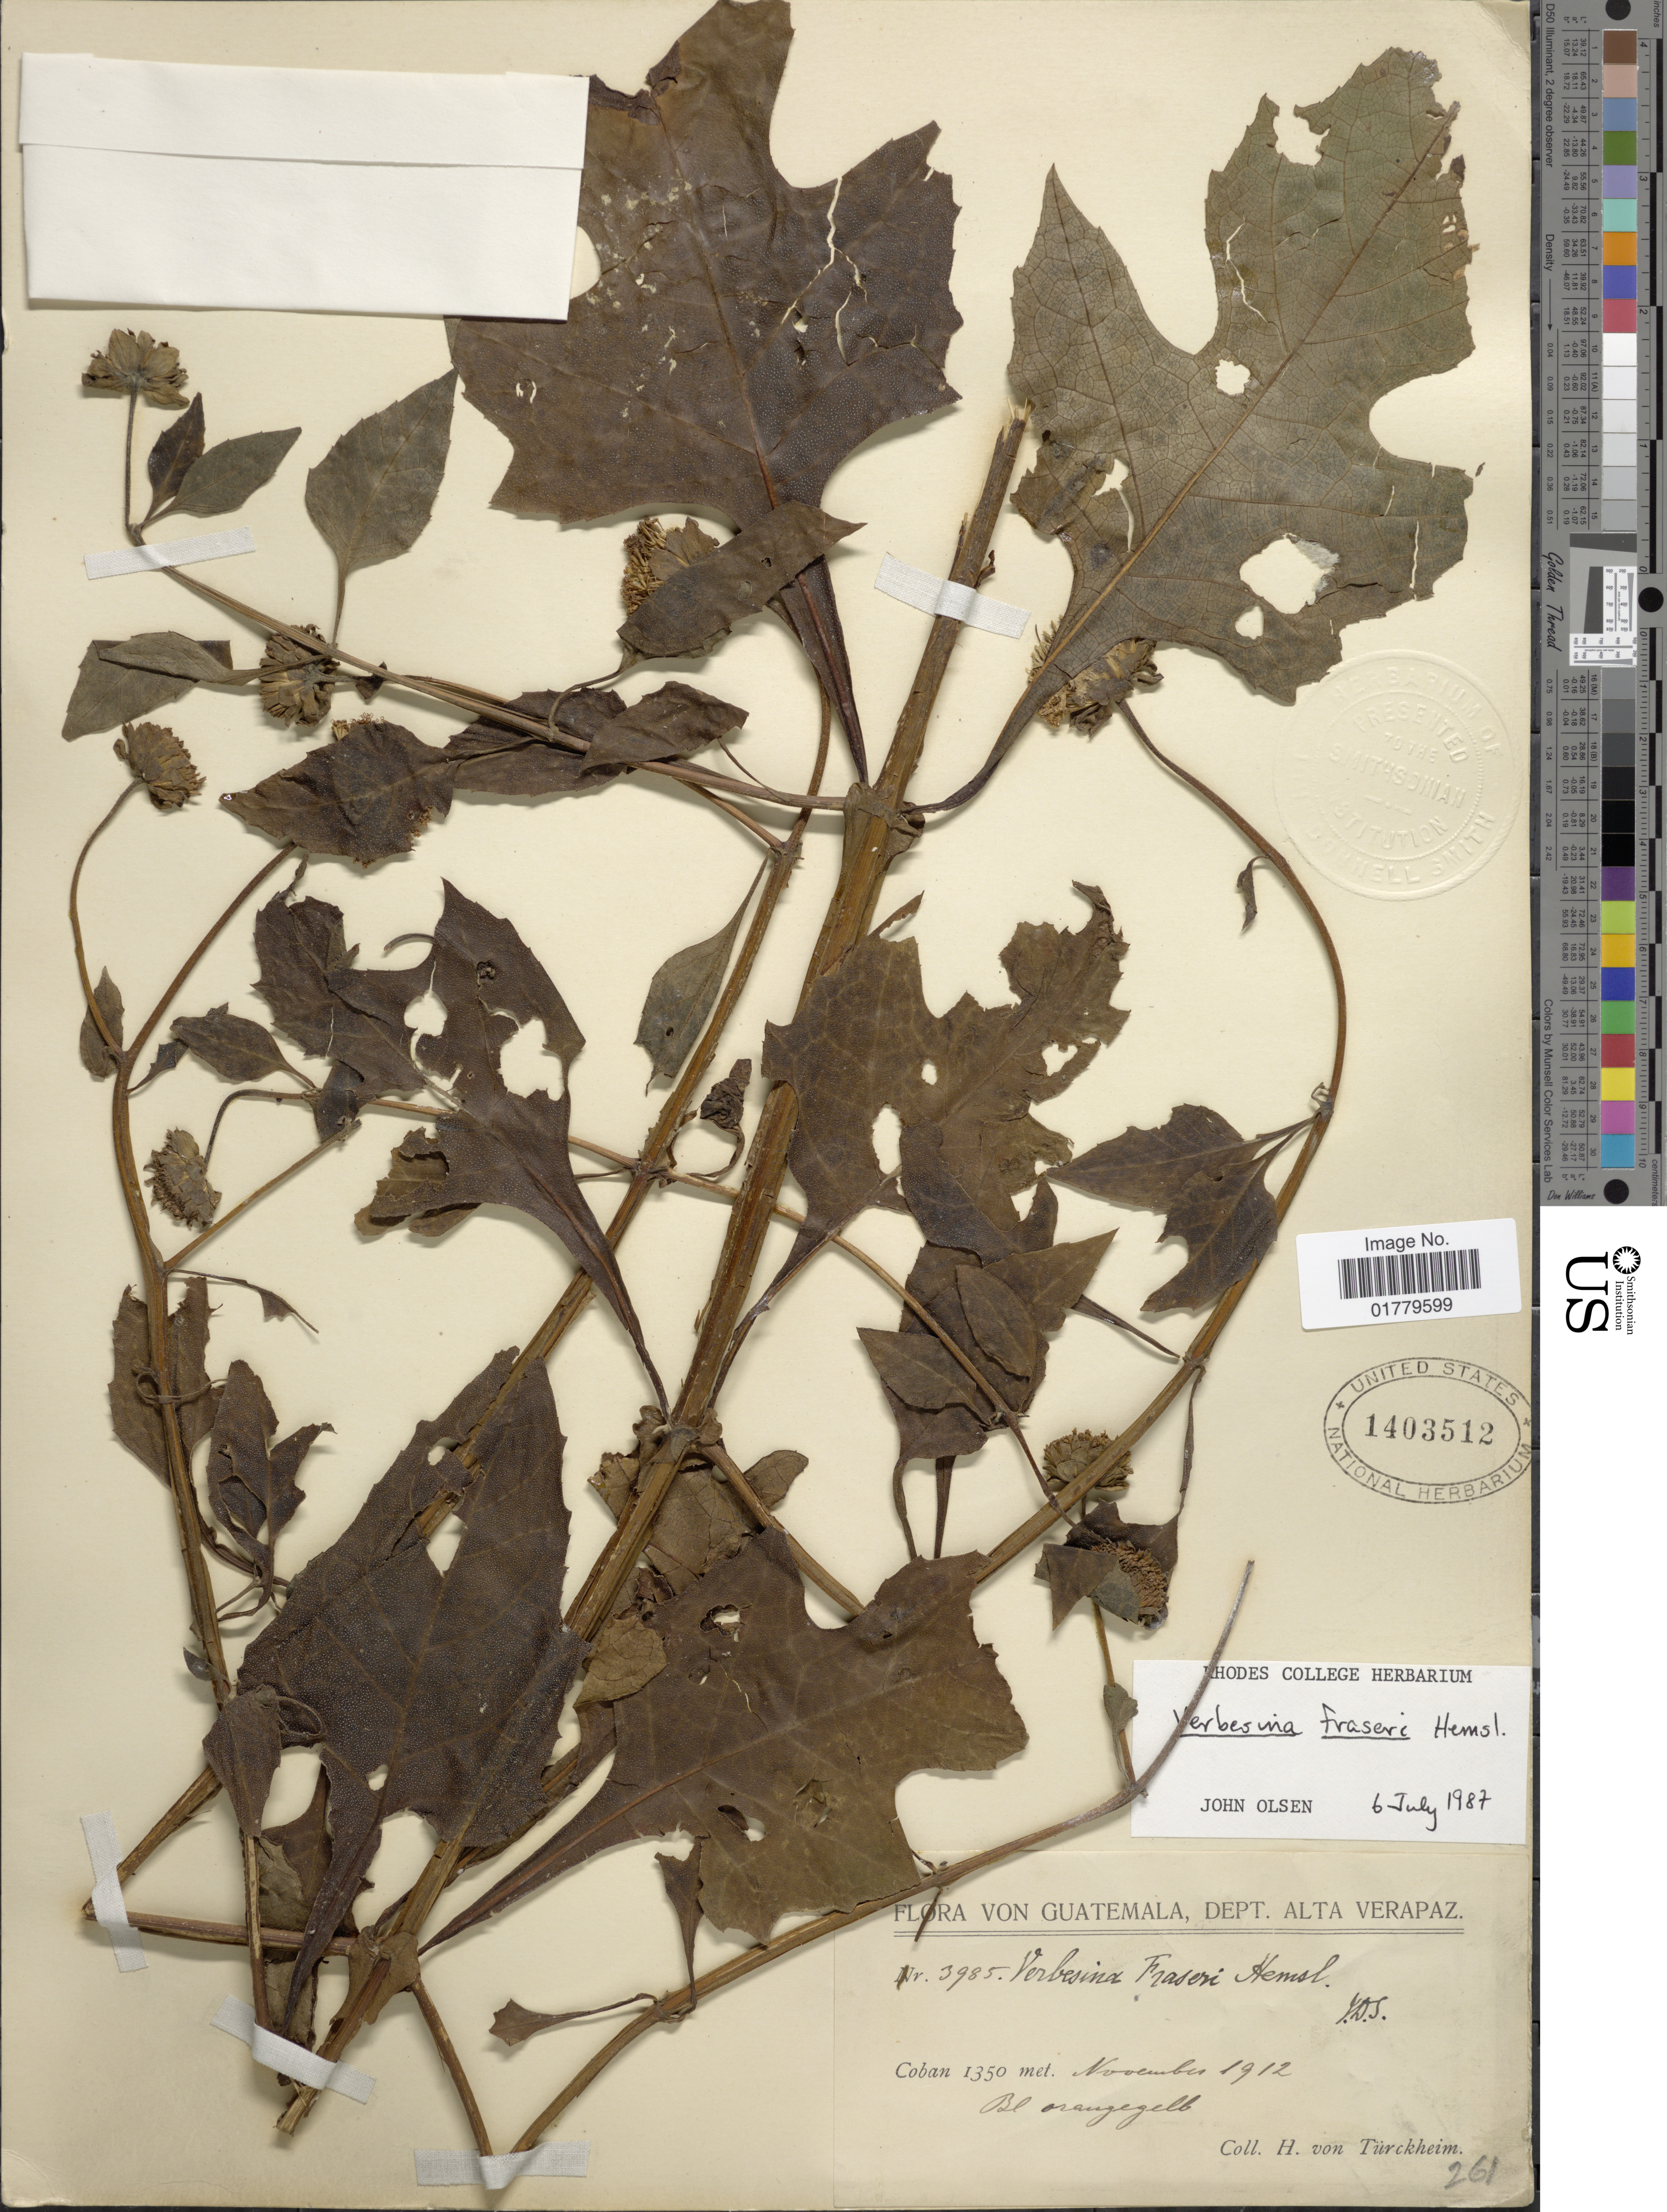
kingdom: Plantae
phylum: Tracheophyta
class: Magnoliopsida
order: Asterales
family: Asteraceae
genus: Verbesina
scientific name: Verbesina fraseri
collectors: H. von Türckheim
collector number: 3985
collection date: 1912-11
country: Guatemala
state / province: Alta Verapaz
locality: Dept. Alta Verapaz. Coban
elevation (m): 1350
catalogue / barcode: US 1403512